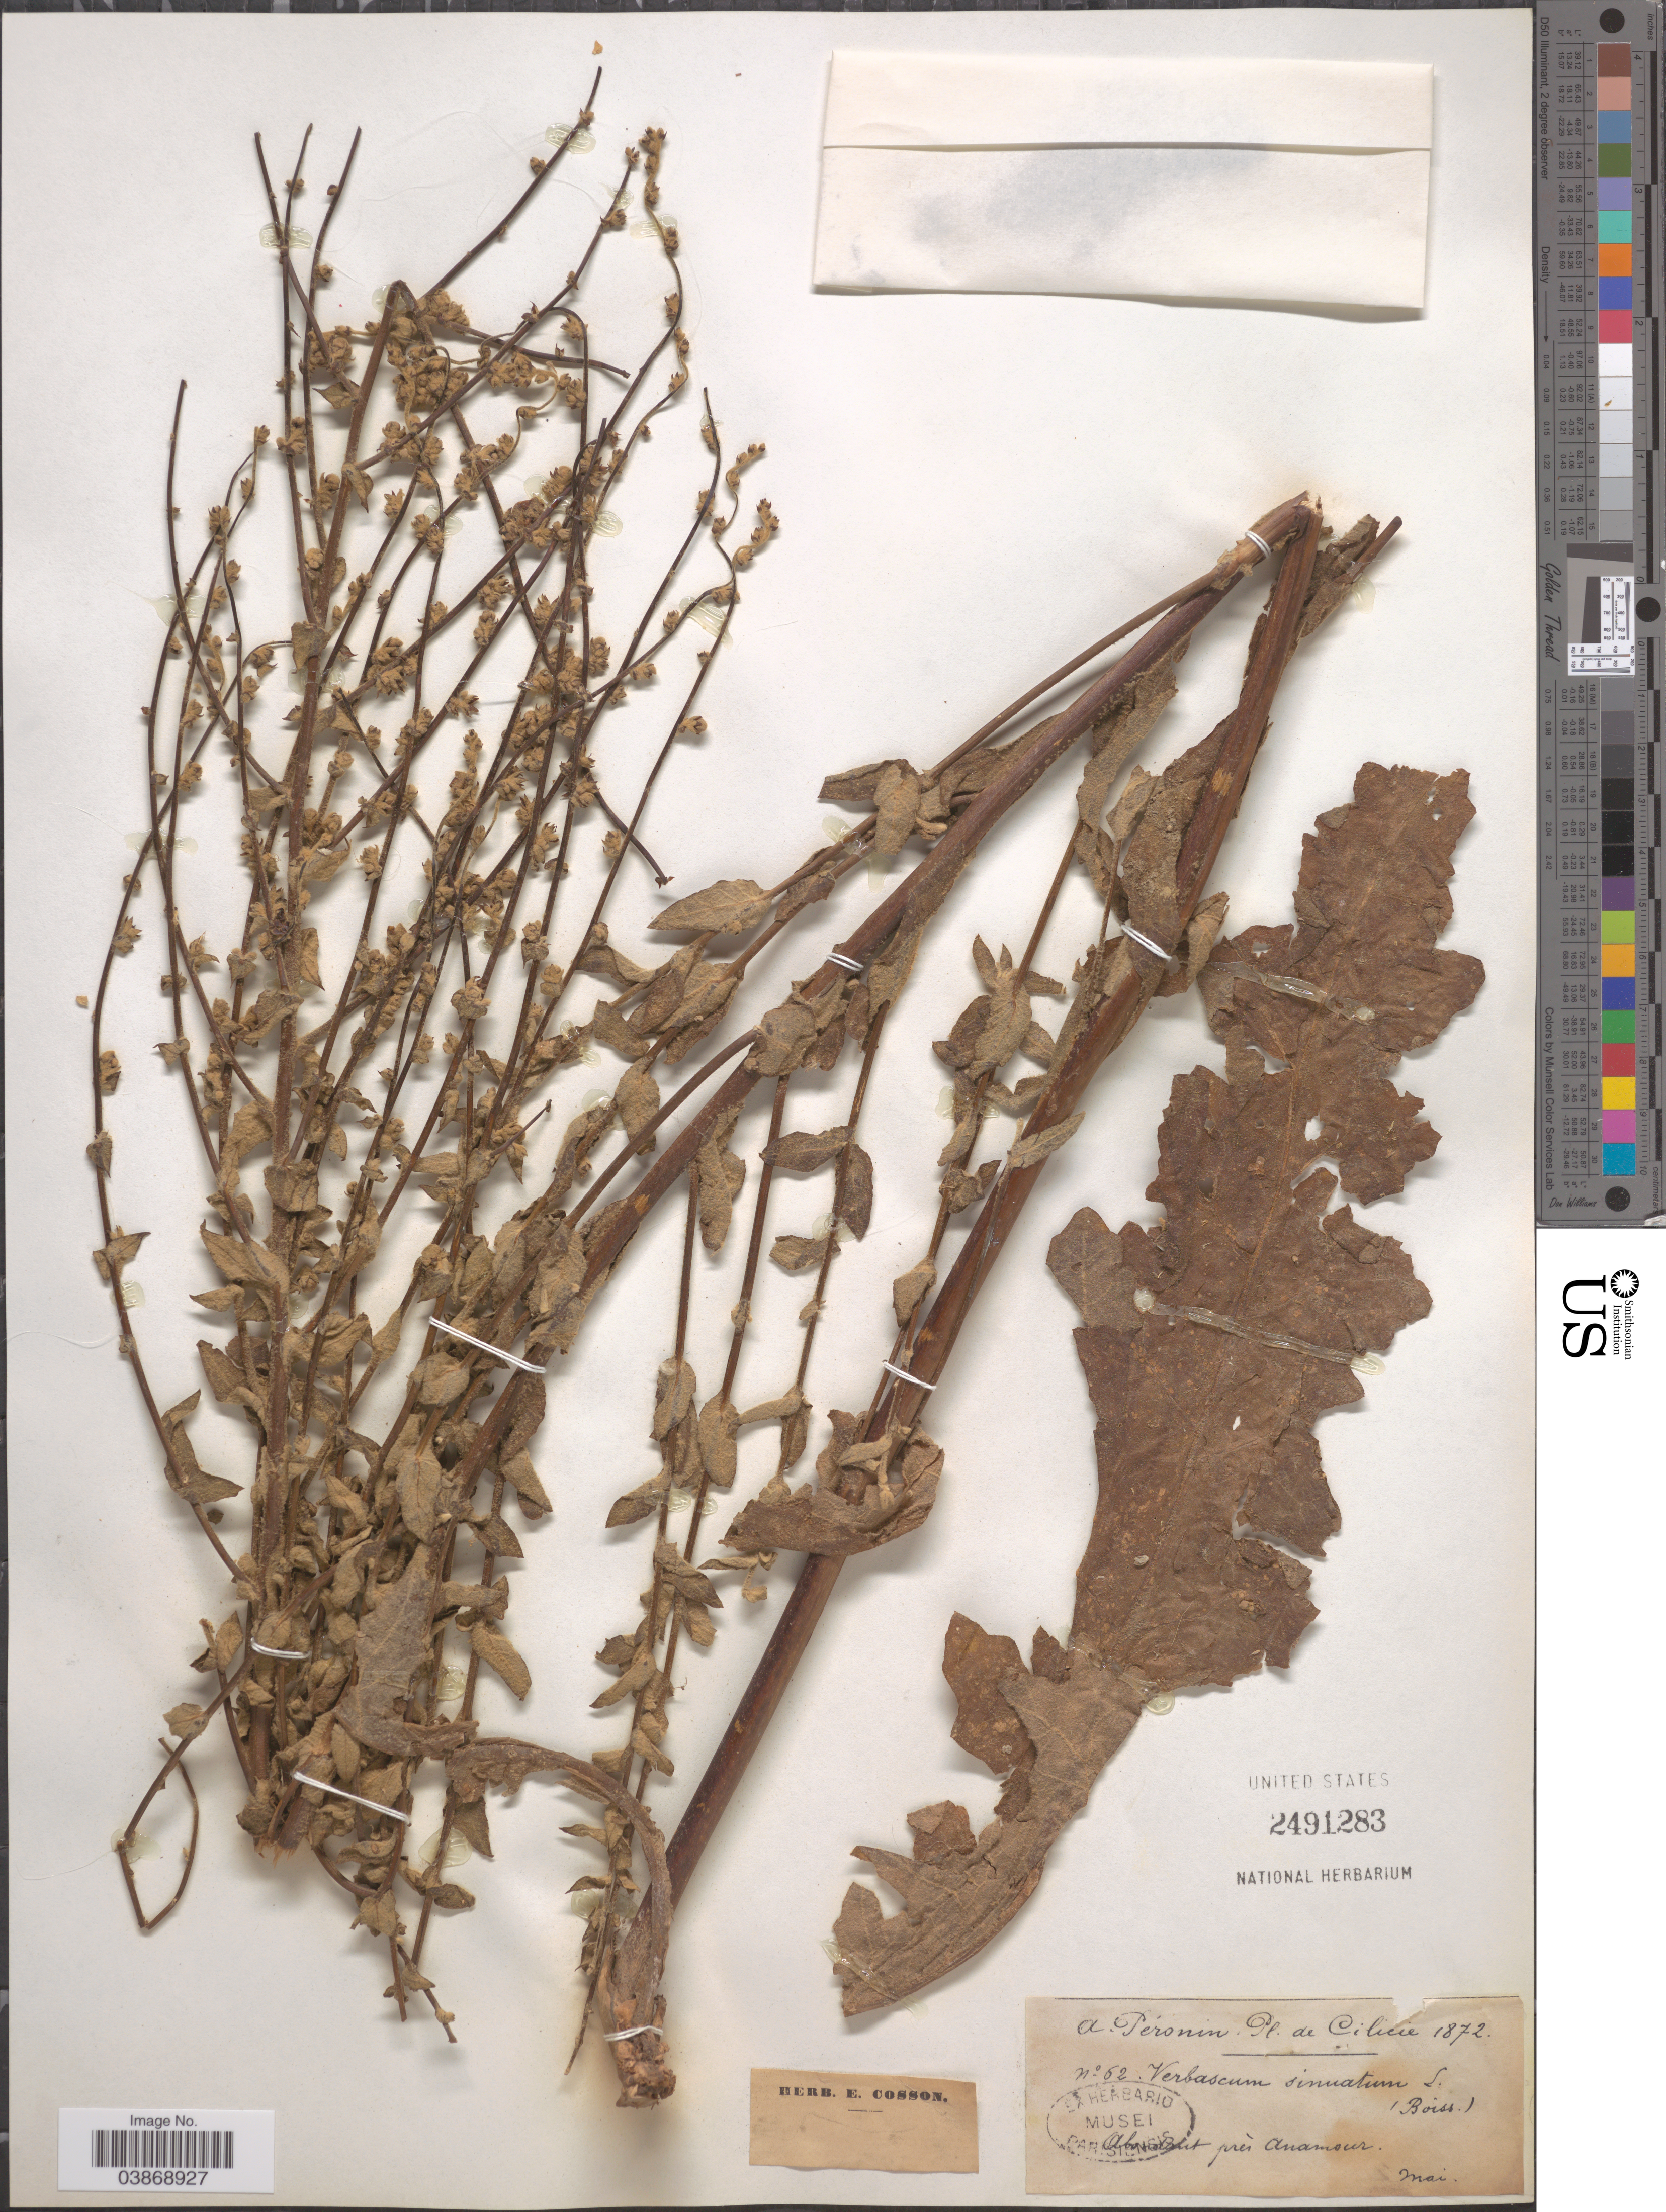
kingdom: Plantae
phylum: Tracheophyta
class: Magnoliopsida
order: Lamiales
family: Scrophulariaceae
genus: Verbascum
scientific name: Verbascum sinuatum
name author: L.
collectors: A. Péronin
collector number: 62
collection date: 1872-05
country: Turkey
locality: Cilicie. A [illegible text]nt près Anamour.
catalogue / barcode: US 2491283